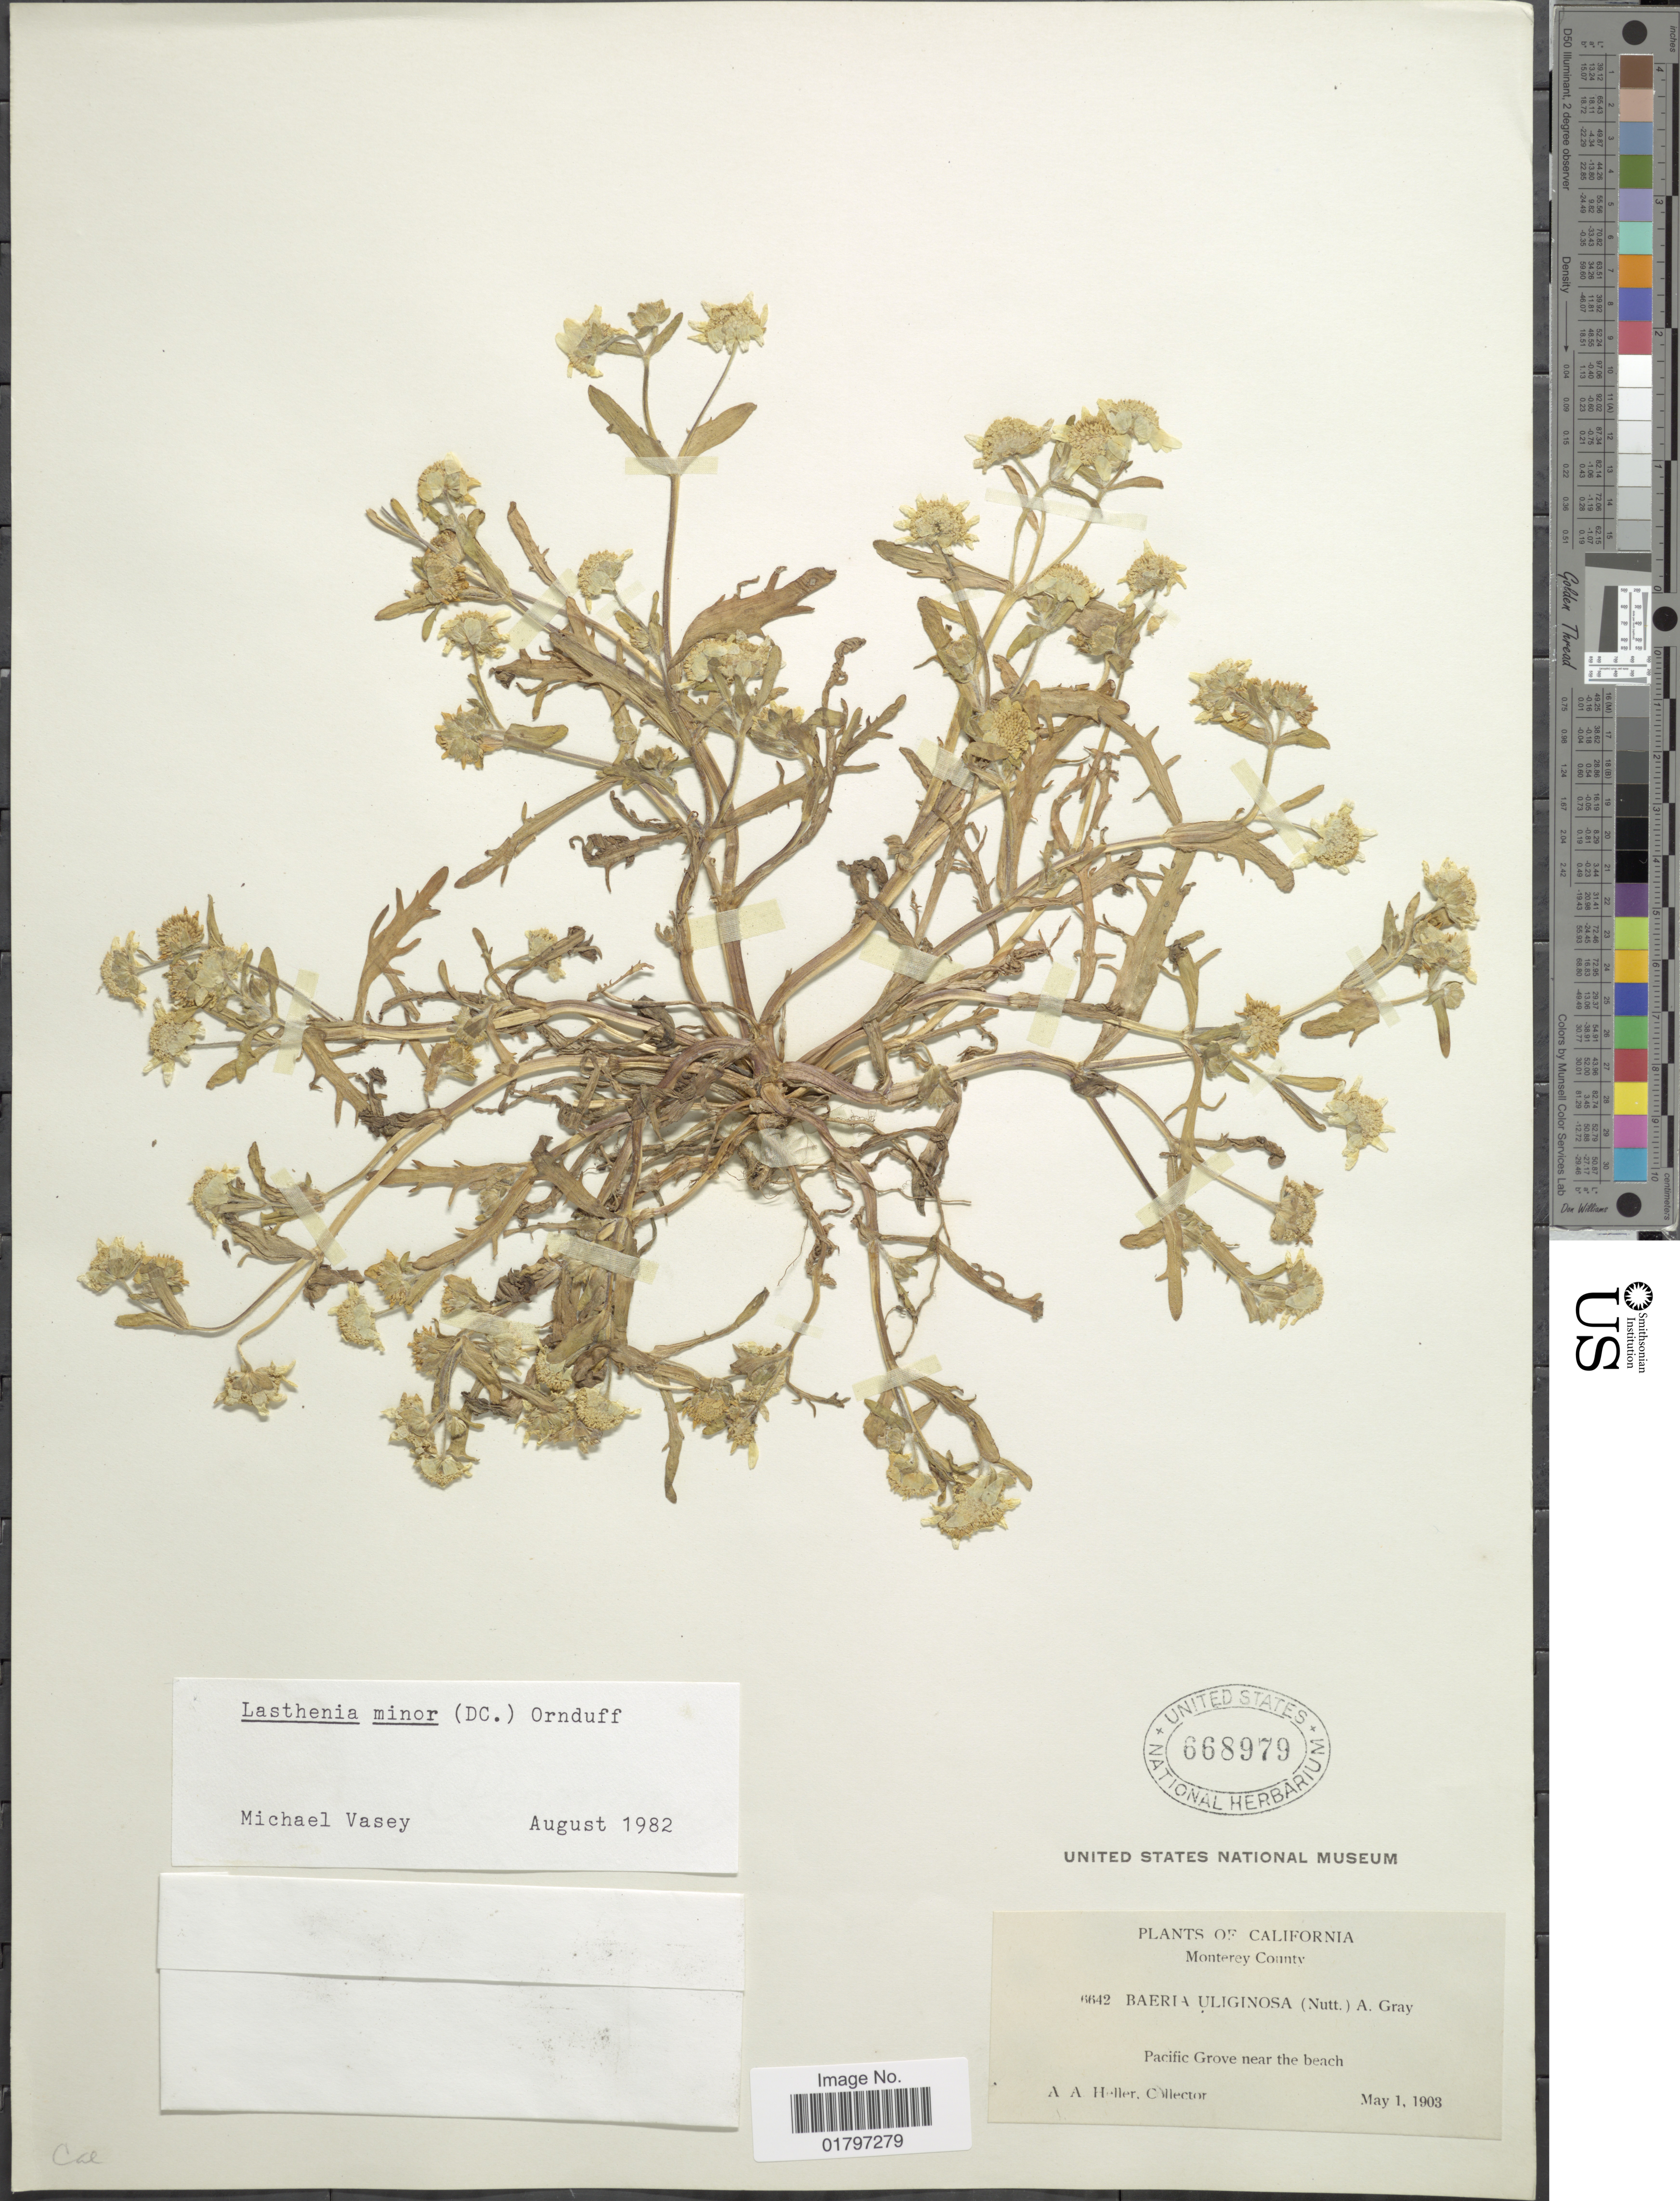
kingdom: Plantae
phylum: Tracheophyta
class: Magnoliopsida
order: Asterales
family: Asteraceae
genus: Lasthenia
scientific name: Lasthenia minor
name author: (DC.) Ornduff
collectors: A. A. Heller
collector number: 6642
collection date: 1903-05-01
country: United States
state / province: California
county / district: Monterey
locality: Monterey County. Pacific Grove near the beach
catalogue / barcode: US 668979